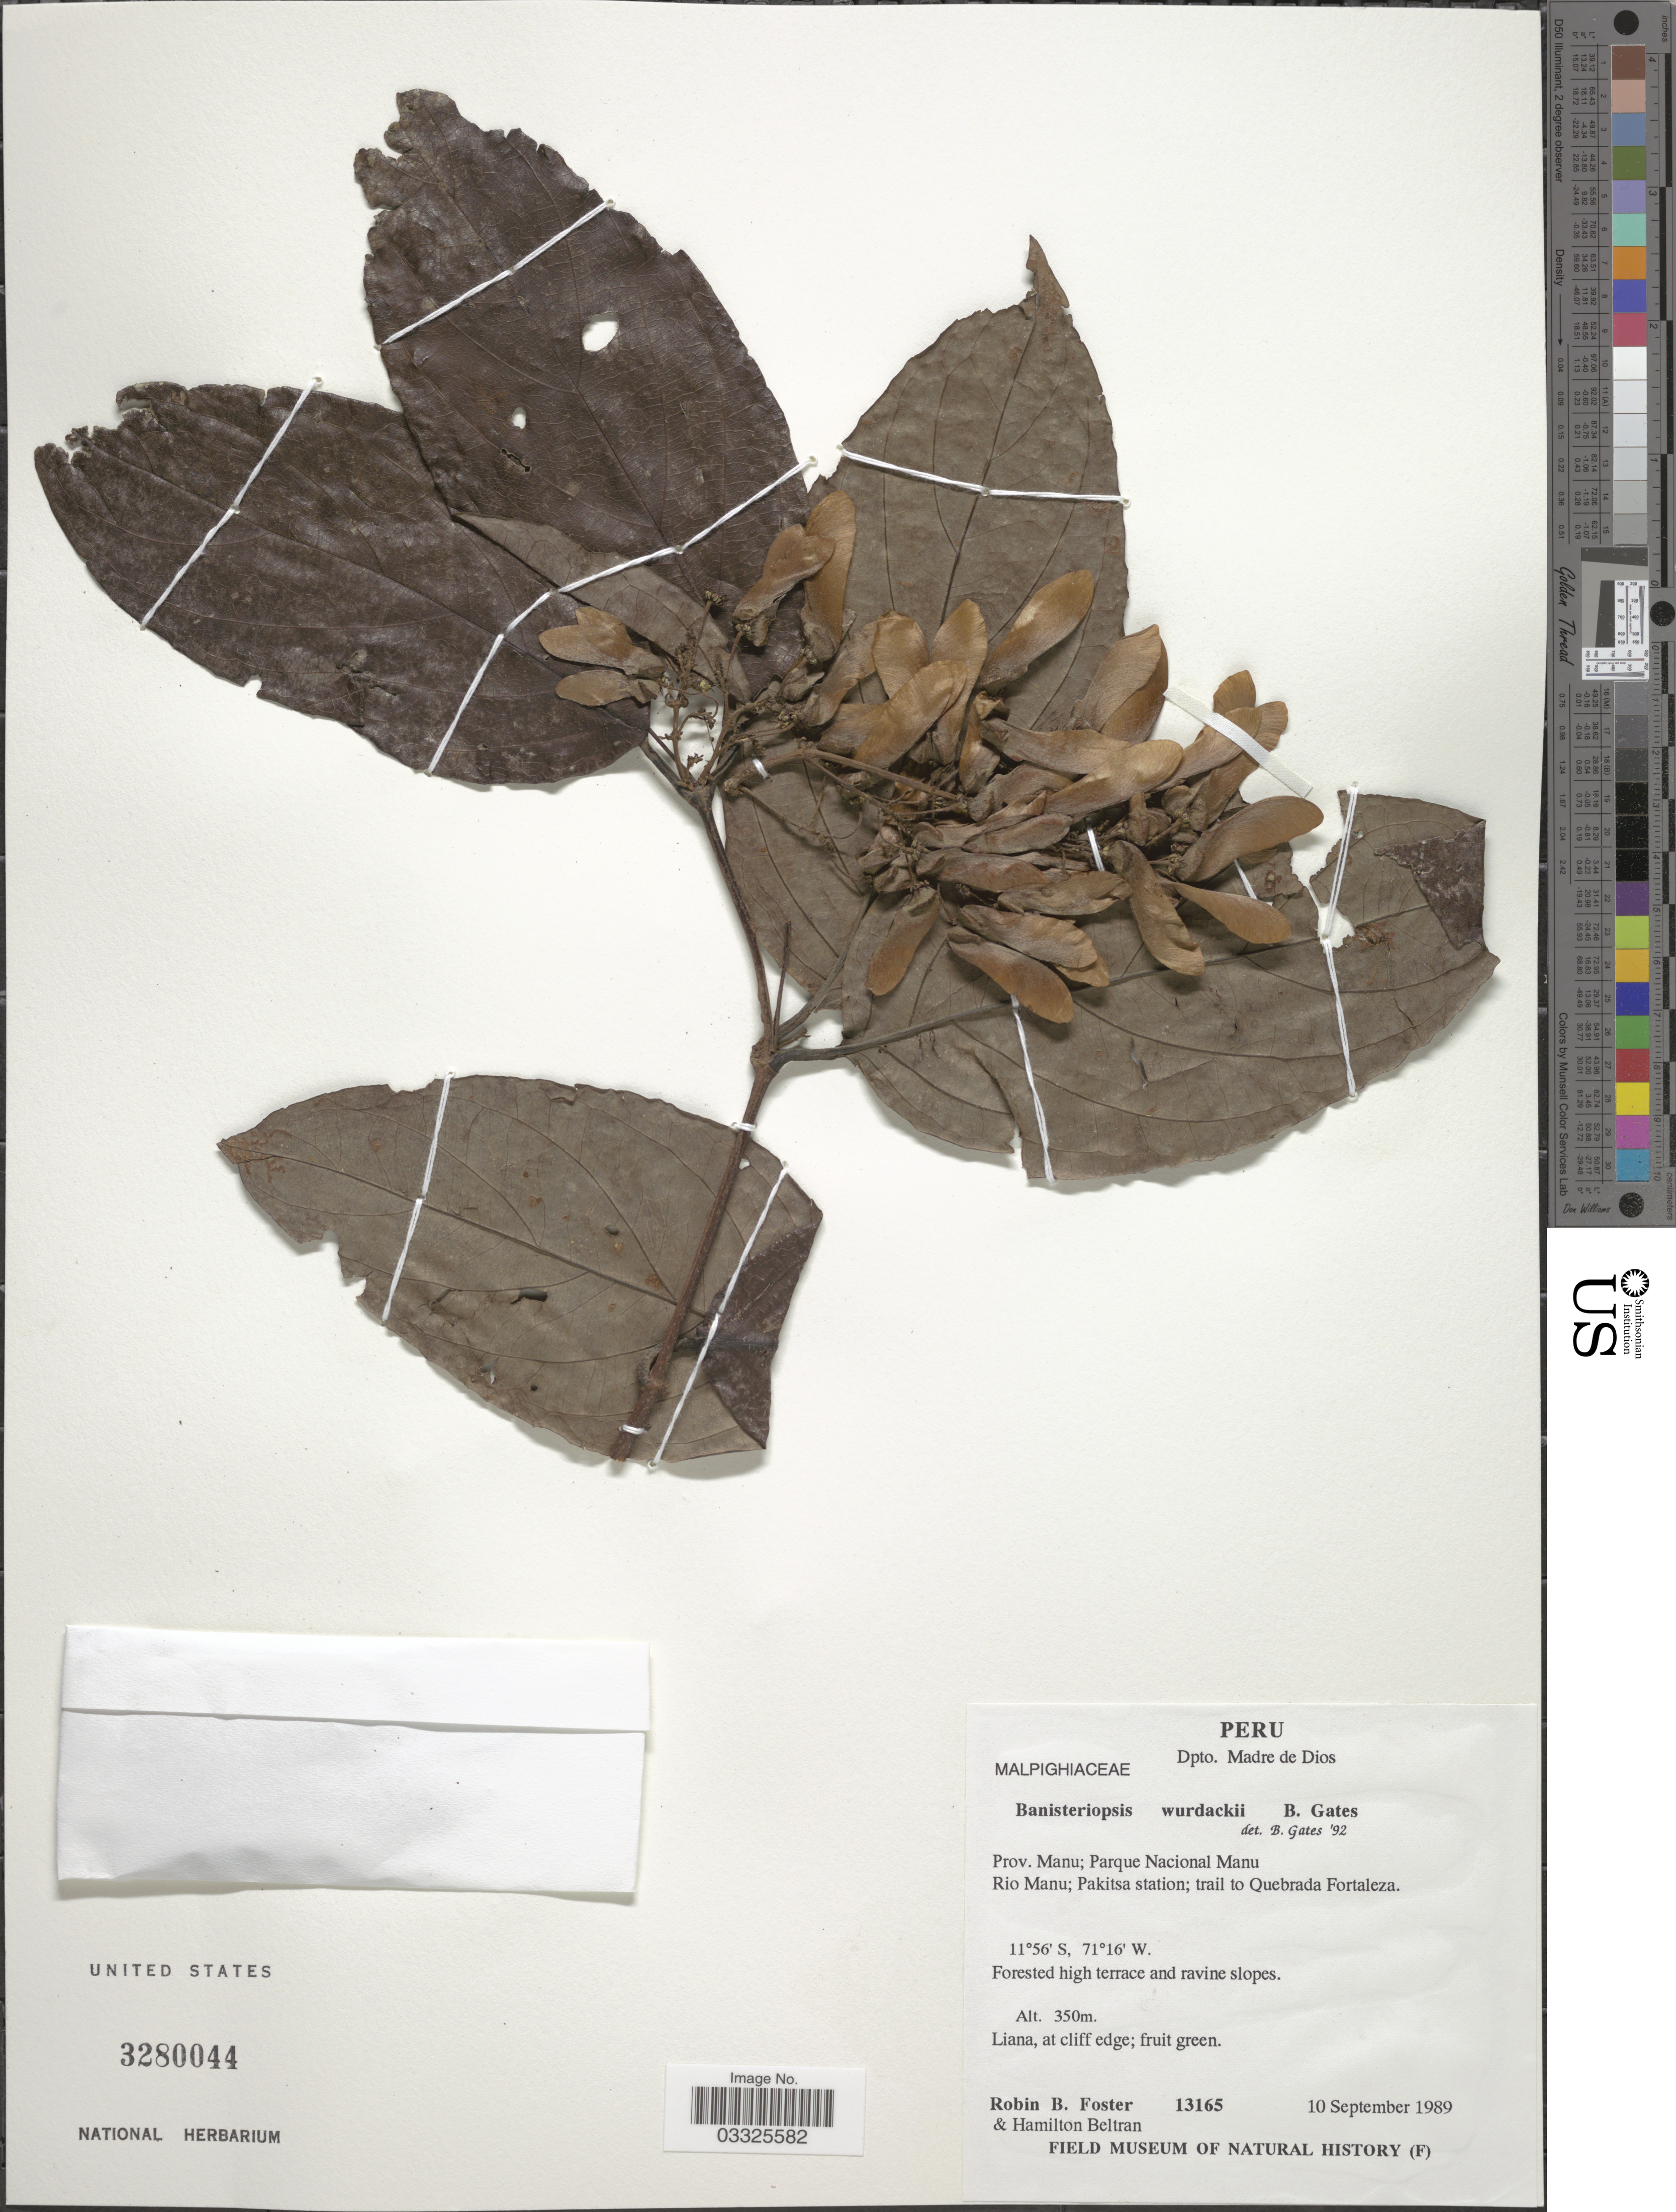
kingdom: Plantae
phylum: Tracheophyta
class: Magnoliopsida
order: Malpighiales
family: Malpighiaceae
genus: Bronwenia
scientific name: Bronwenia wurdackii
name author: (B. Gates) W.R. Anderson & C. Davis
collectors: R. B. Foster & H. Beltran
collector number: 13165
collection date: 1989-09-10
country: Peru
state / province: Madre de Dios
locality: Dpto. Madre de Dios. Prov. Manu; Parque Nacional Manu. Rio Manu; Pakitsa station; trail to Quebrada Fortaleza.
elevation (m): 350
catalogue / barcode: US 3280044